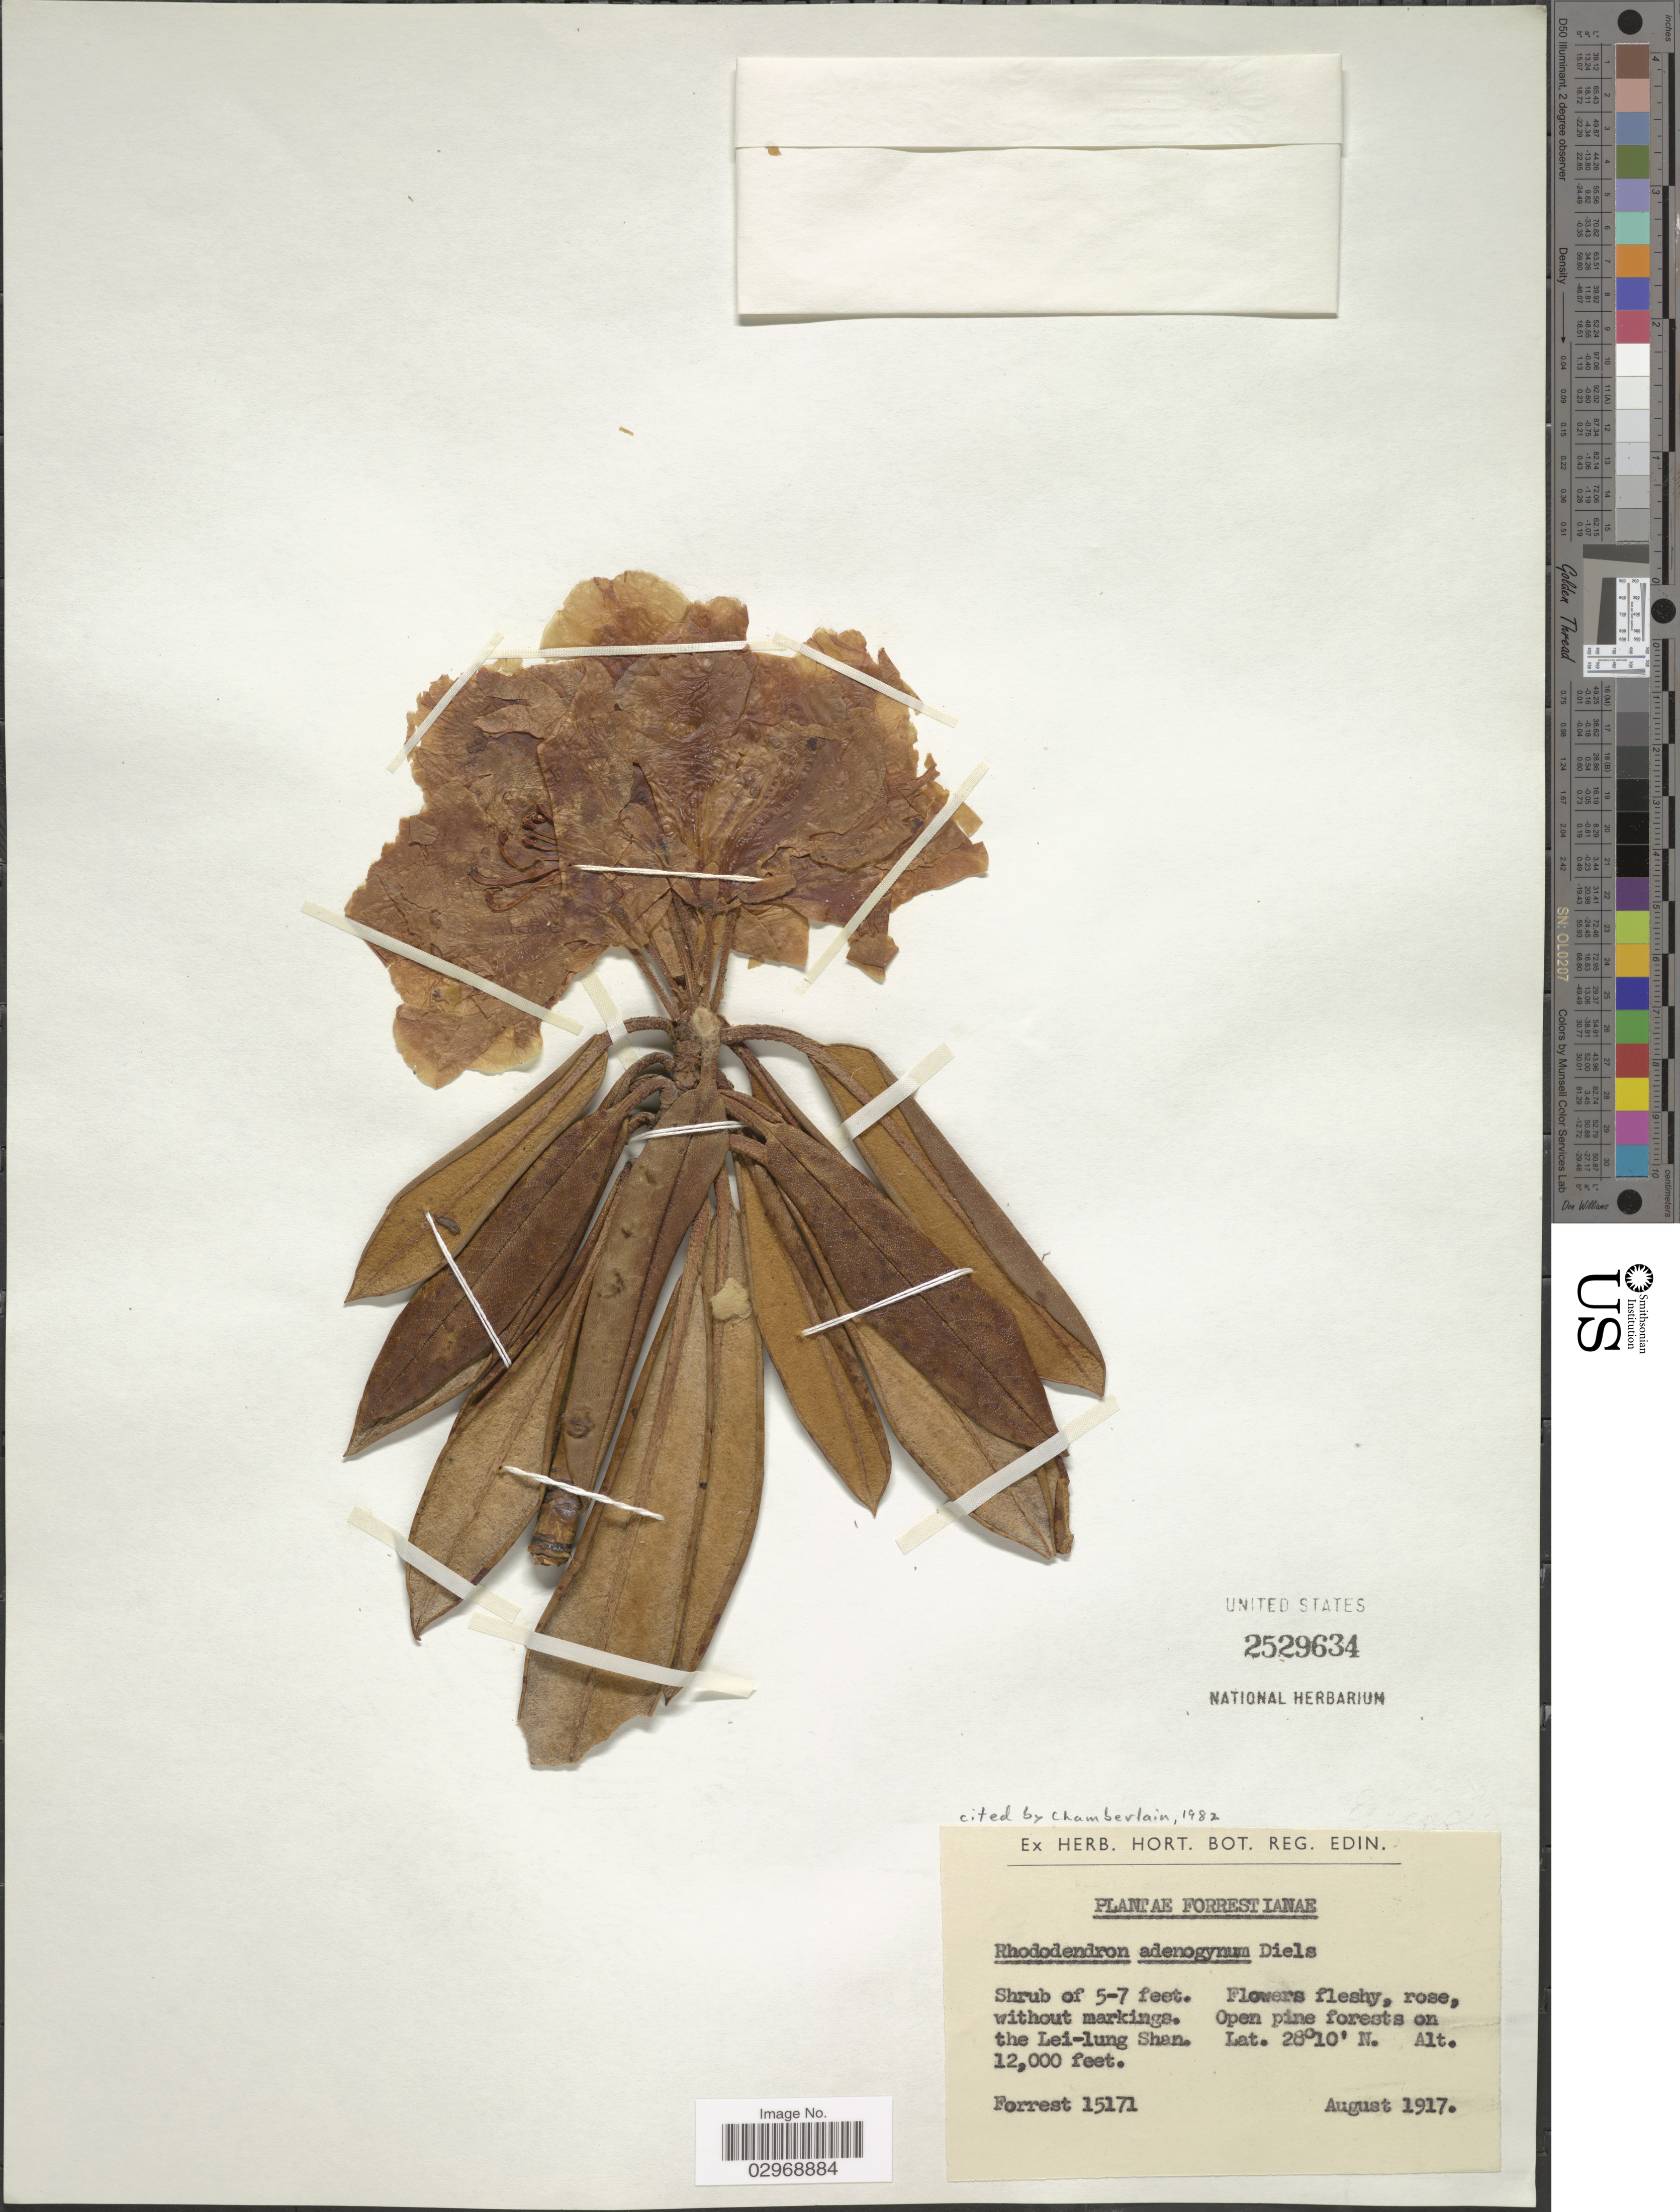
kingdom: Plantae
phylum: Tracheophyta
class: Magnoliopsida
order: Ericales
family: Ericaceae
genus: Rhododendron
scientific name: Rhododendron adenogynum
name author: Diels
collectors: -. Forrest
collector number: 15171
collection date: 1917-08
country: China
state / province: Sichuan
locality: Open pine forests on the Lei-lung Shan.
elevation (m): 3658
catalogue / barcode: US 2529634